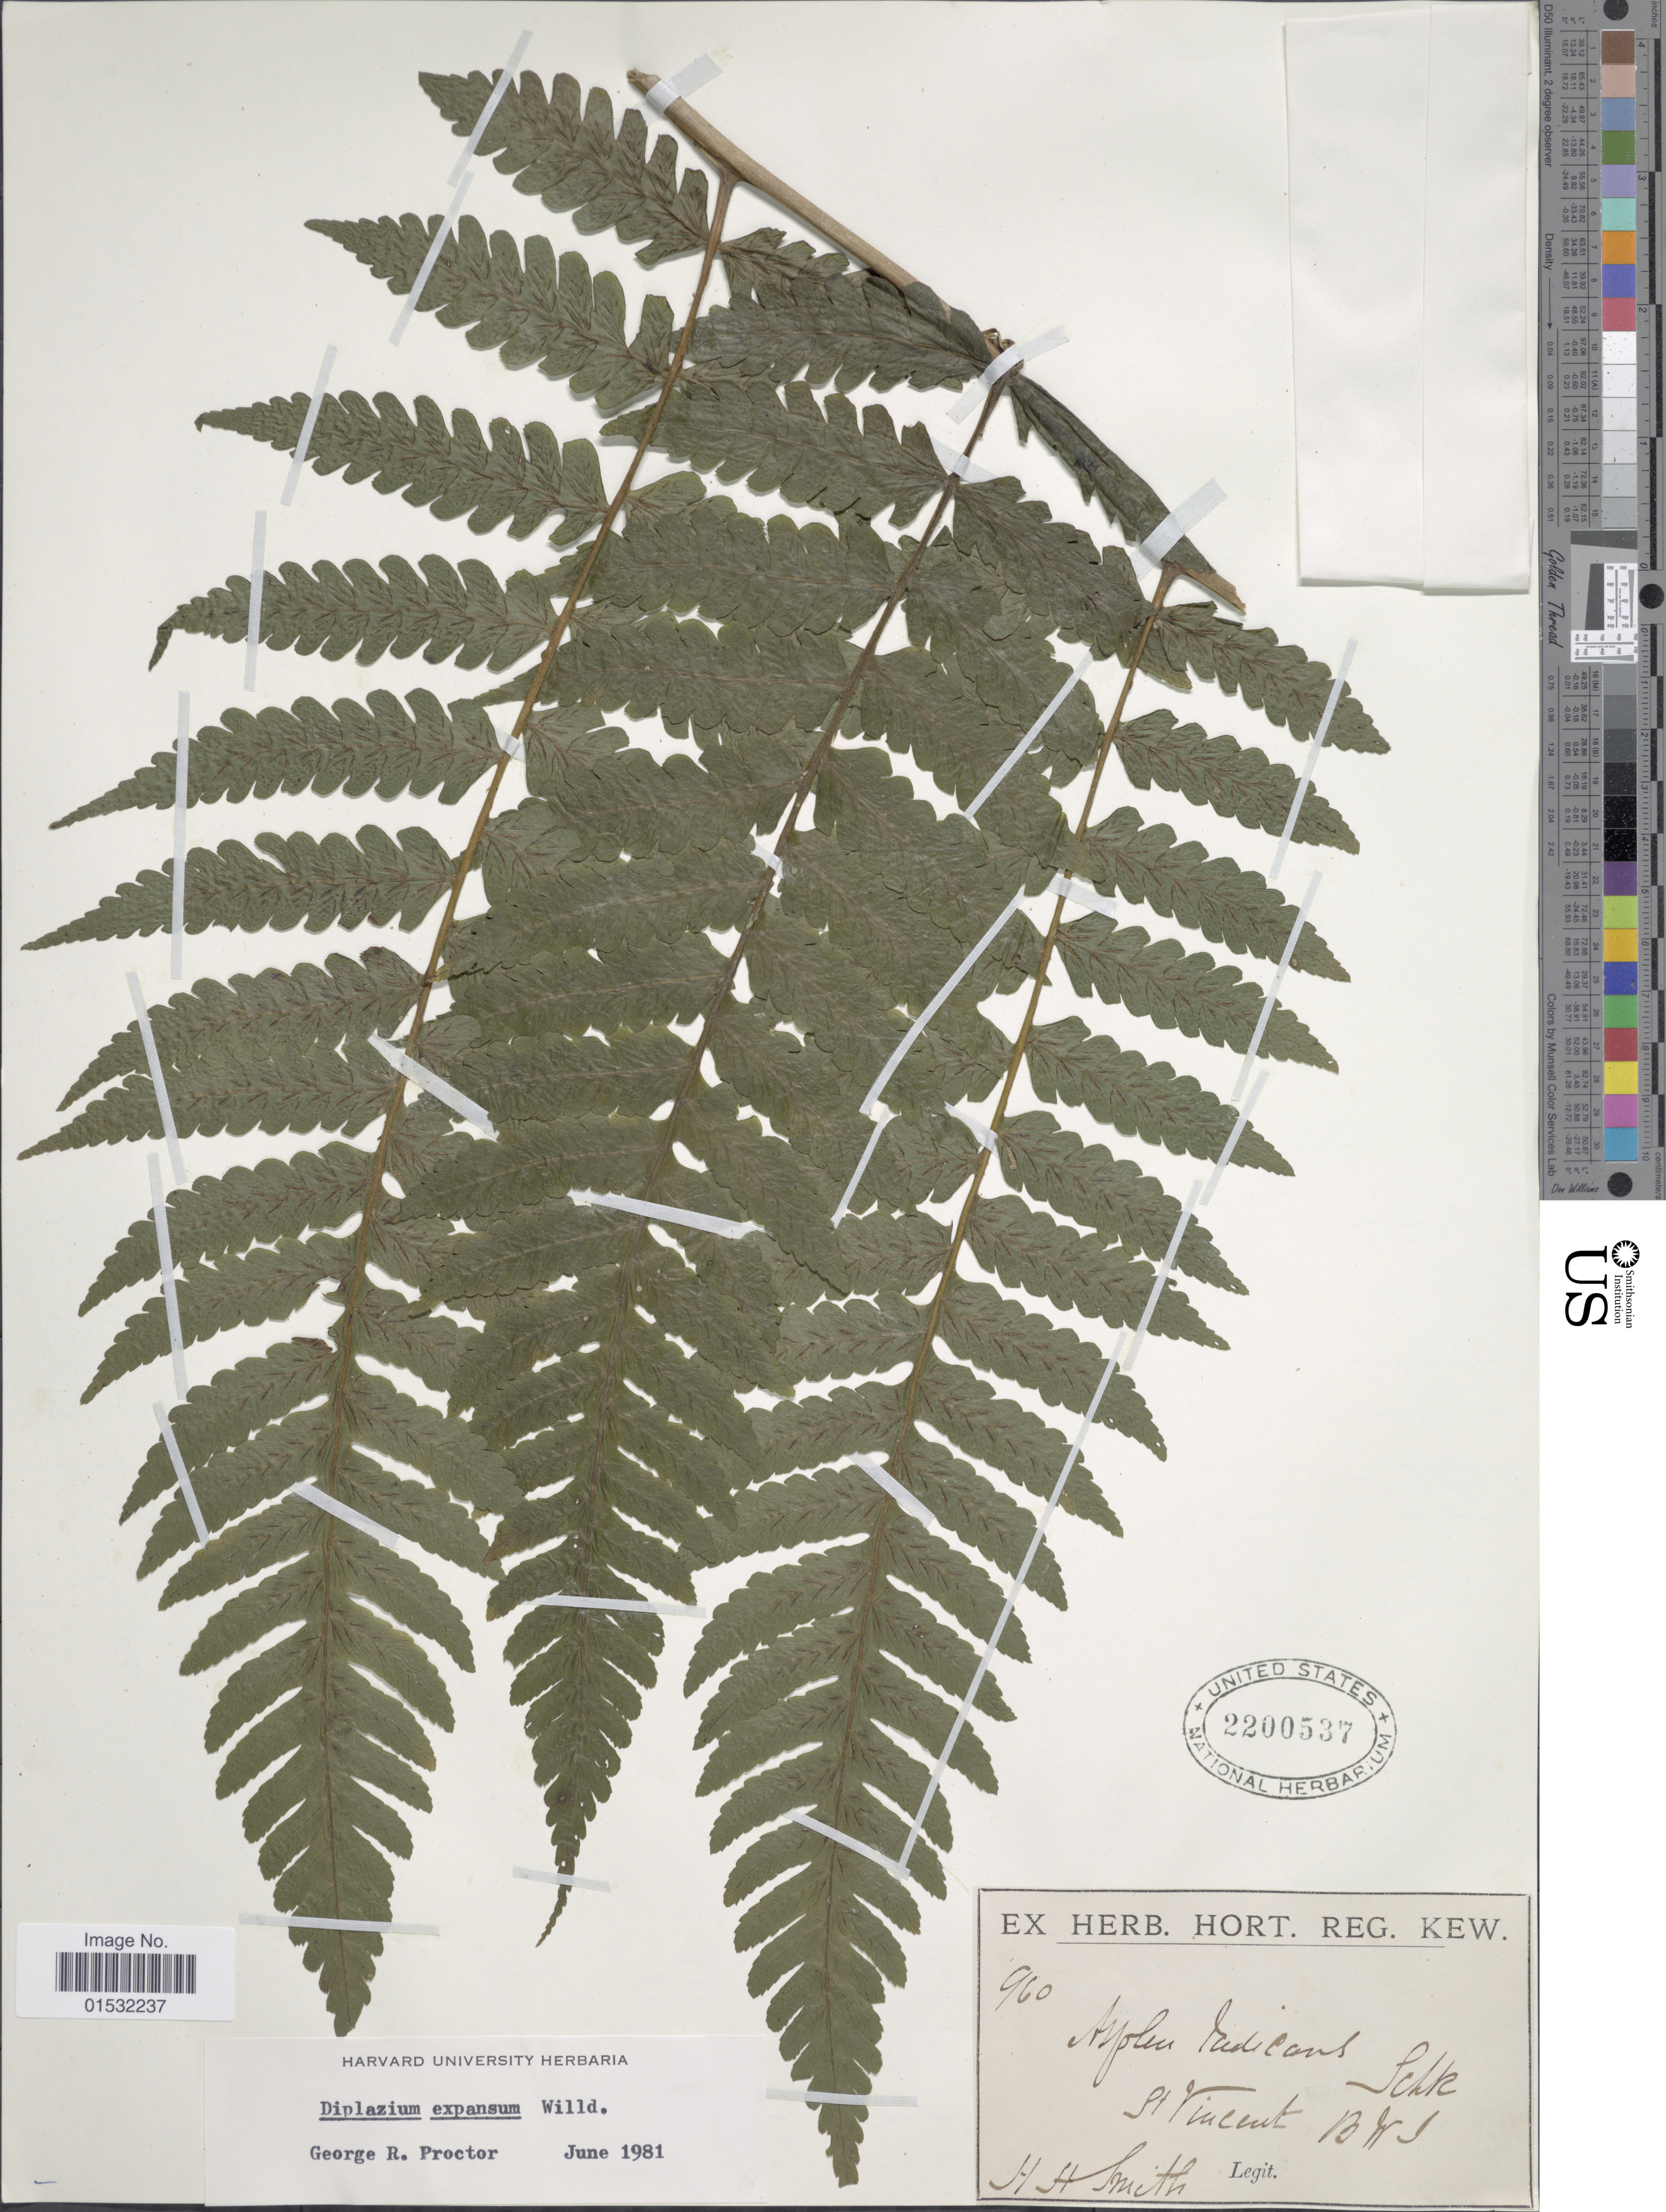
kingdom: Plantae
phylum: Tracheophyta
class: Polypodiopsida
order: Polypodiales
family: Athyriaceae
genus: Diplazium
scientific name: Diplazium expansum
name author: Willd.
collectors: H. H. Smith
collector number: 960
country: St. Vincent - Grenadines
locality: St. Vincent BWI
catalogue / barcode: US 2200537